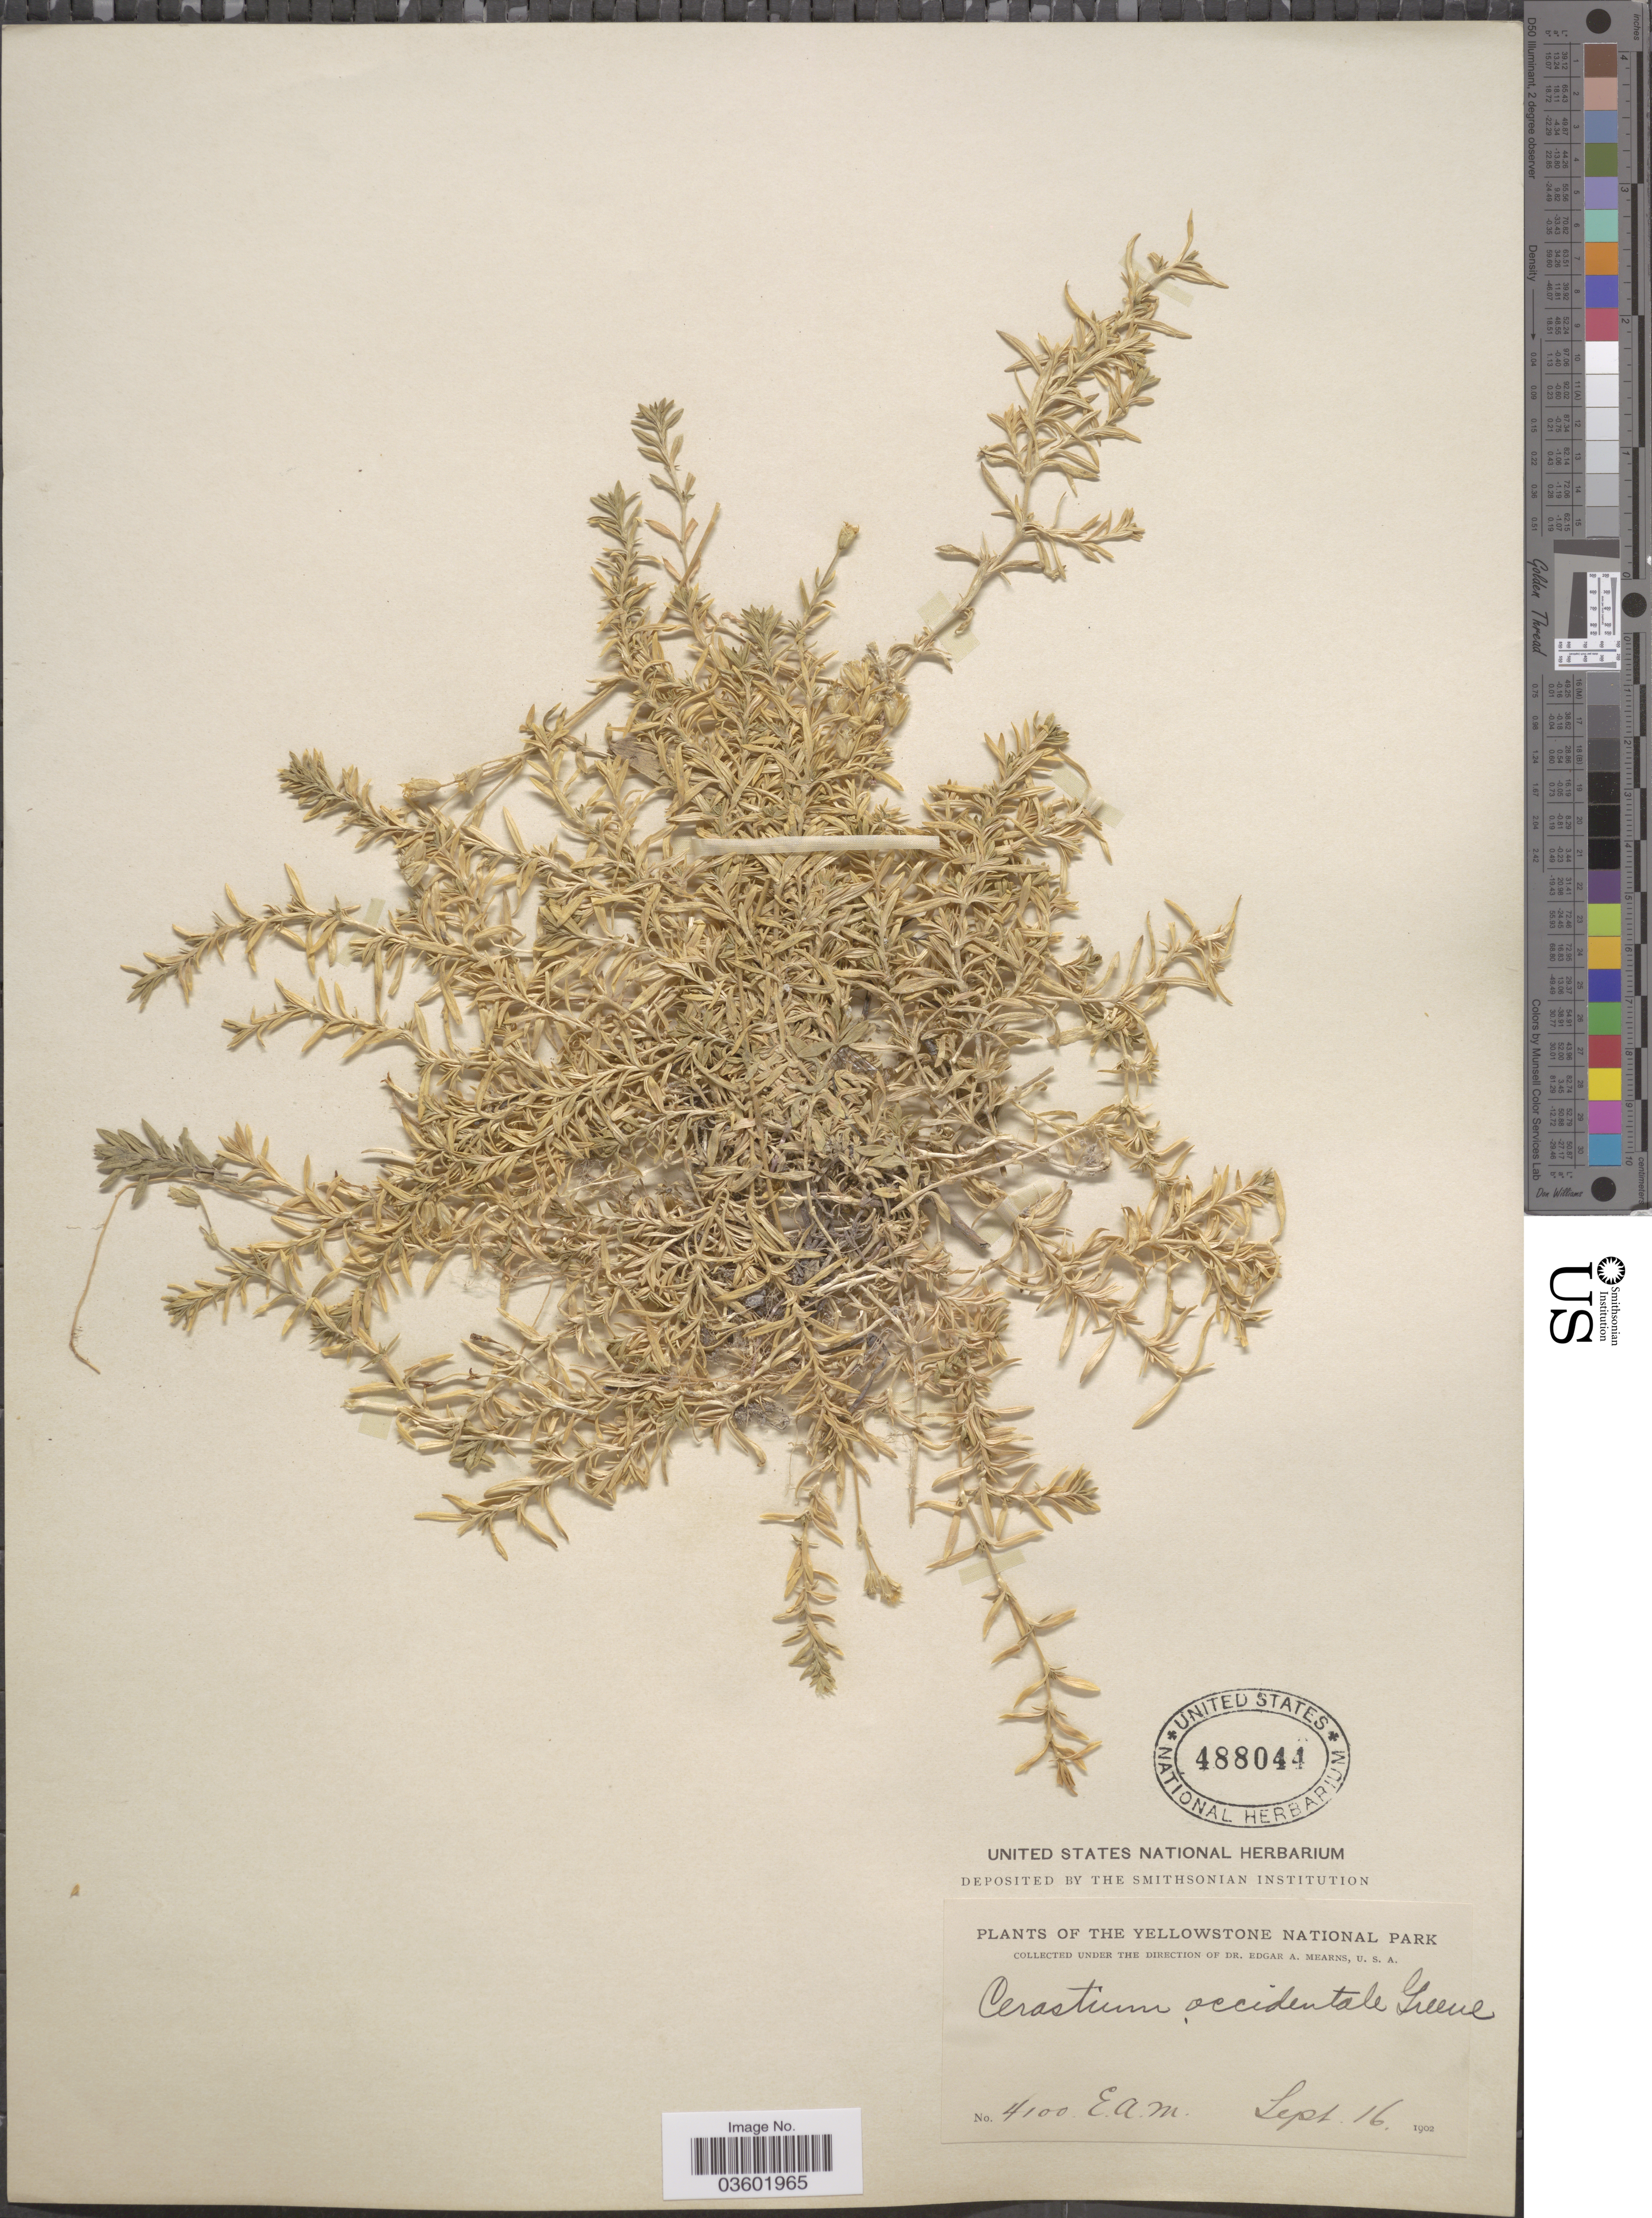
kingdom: Plantae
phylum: Tracheophyta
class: Magnoliopsida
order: Caryophyllales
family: Caryophyllaceae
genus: Cerastium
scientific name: Cerastium occidentale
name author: Greene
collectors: E. A. Mearns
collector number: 4100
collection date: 1902-09-16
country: United States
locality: Yellowstone National Park.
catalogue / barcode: US 488044